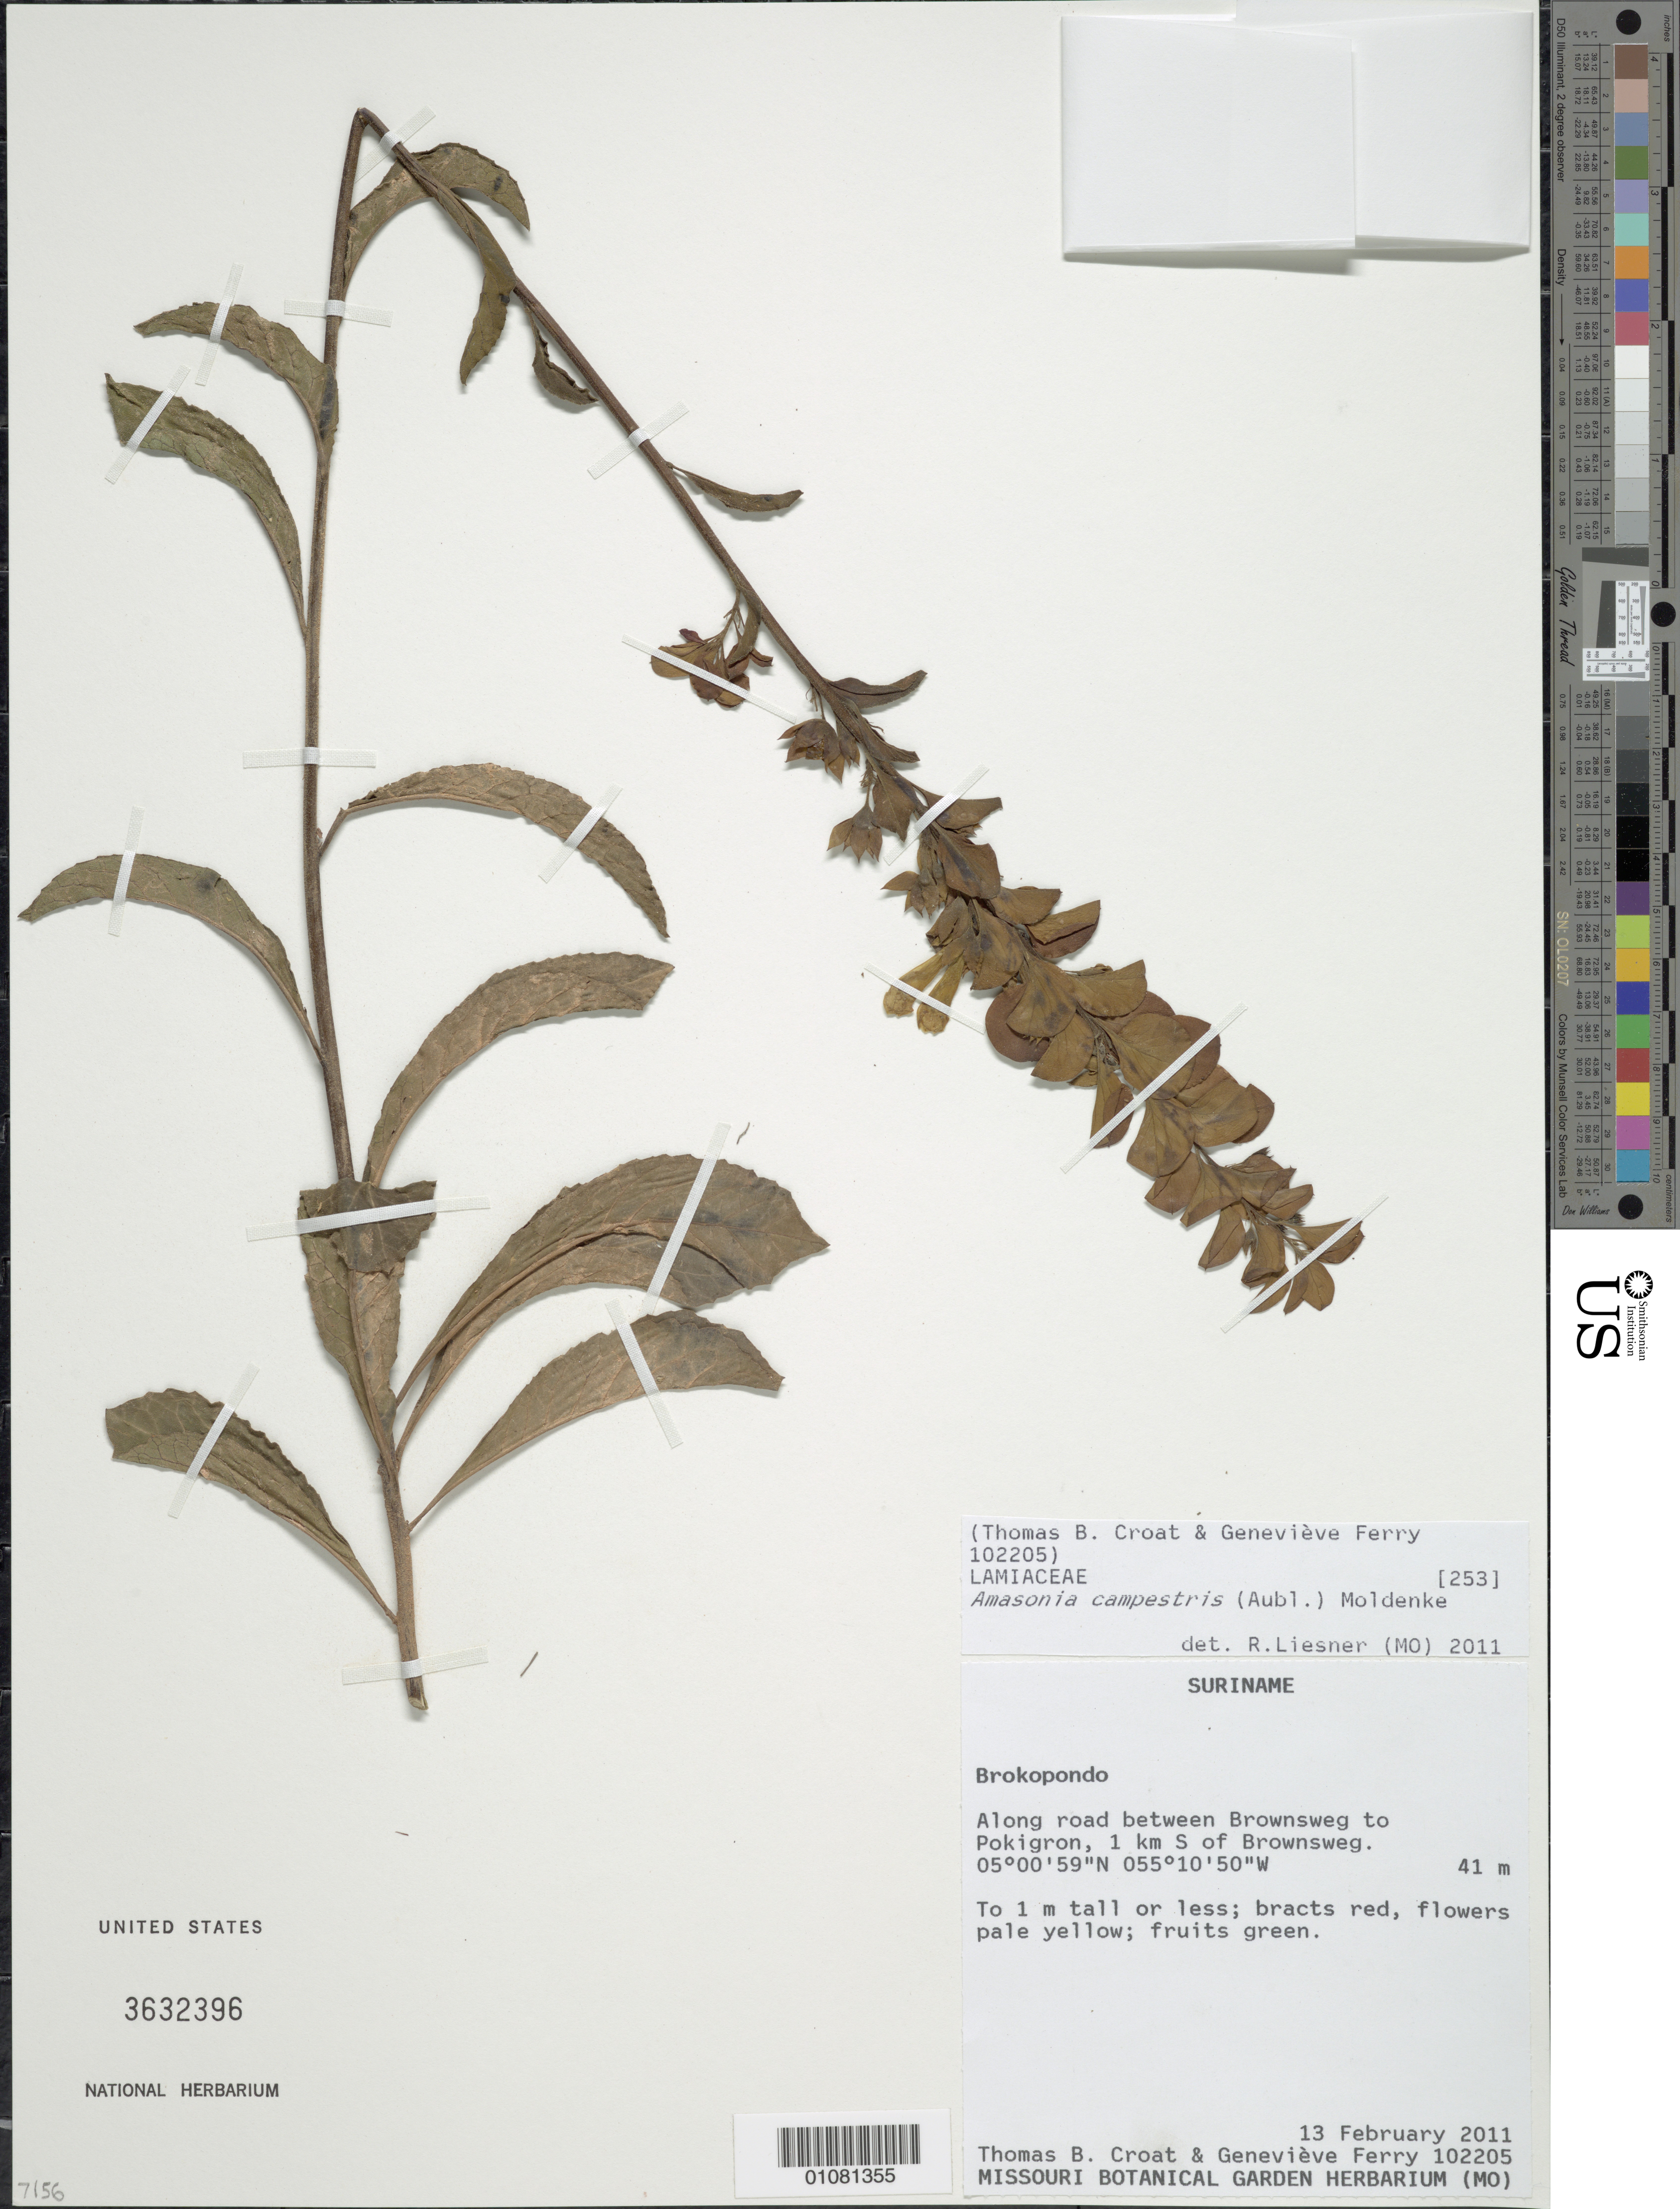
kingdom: Plantae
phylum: Tracheophyta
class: Magnoliopsida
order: Lamiales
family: Lamiaceae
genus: Amasonia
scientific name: Amasonia campestris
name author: (Aubl.) Moldenke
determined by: Liesner, R. L.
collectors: T. B. Croat & G. Ferry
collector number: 102205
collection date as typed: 13-Feb-11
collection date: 1911-02-13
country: Suriname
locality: Brownsweg to Pokigron, along road, 1km S of Brownsweg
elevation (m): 41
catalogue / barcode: US 3632396